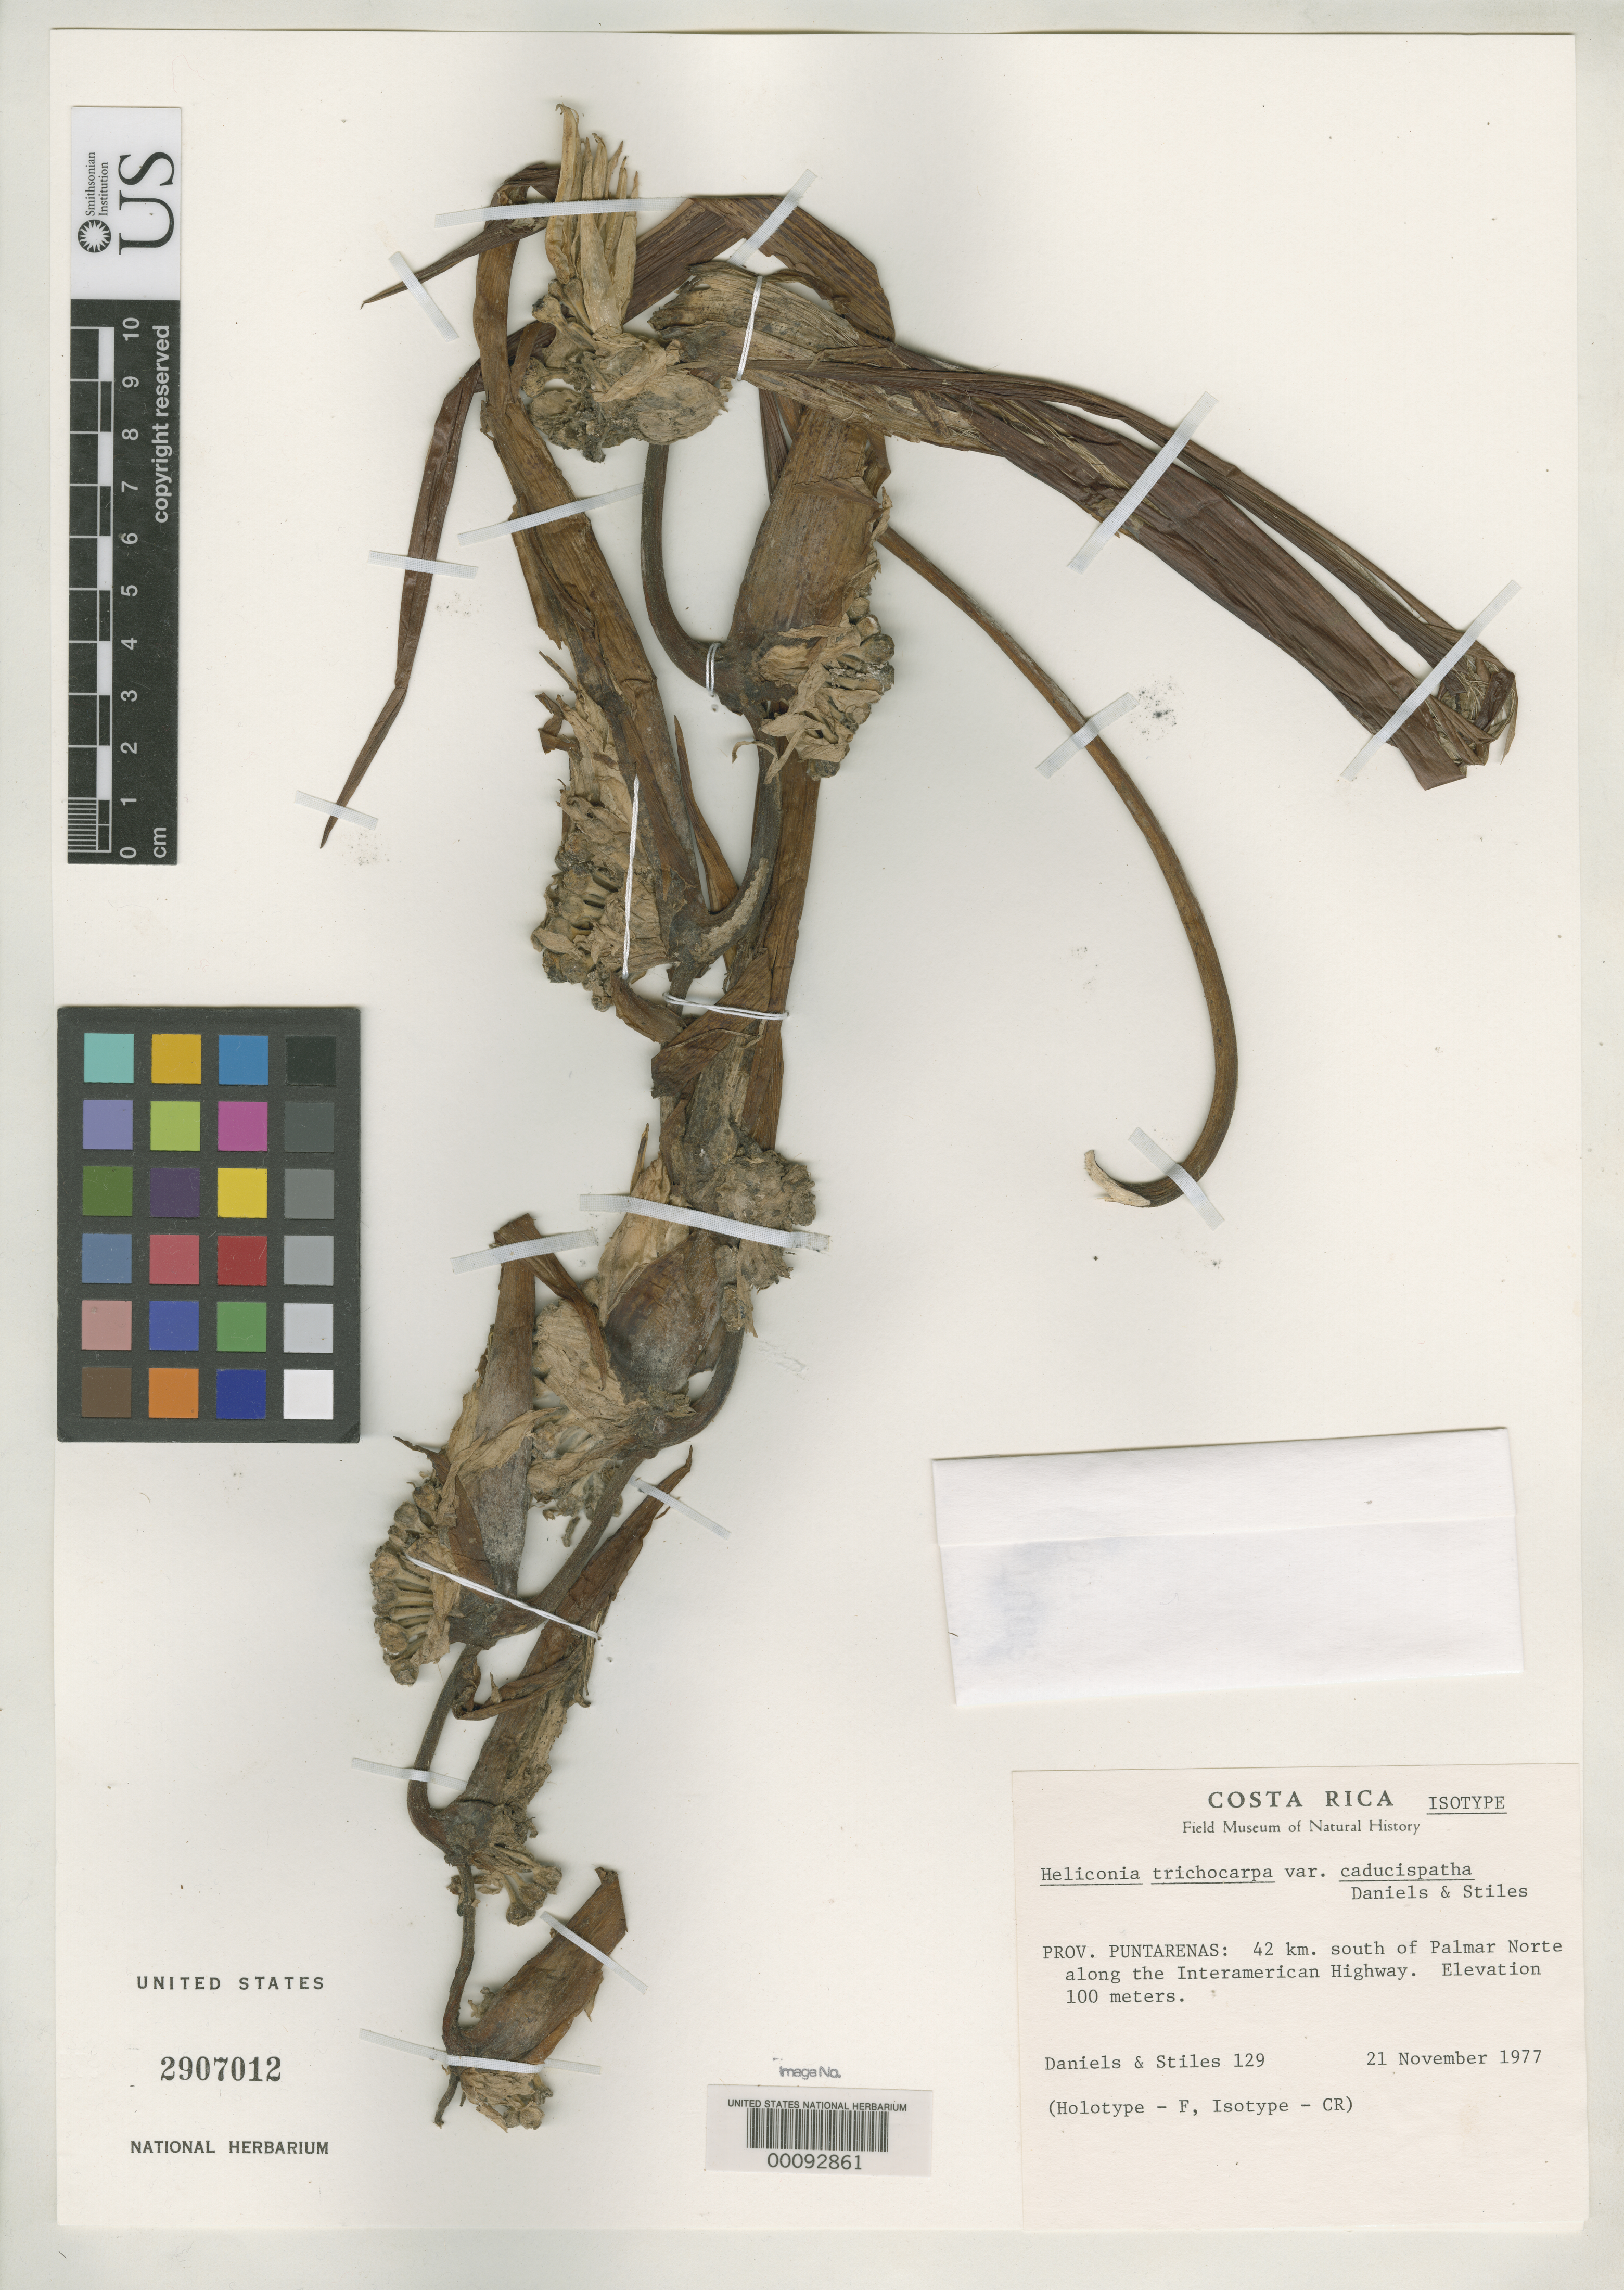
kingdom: Plantae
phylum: Tracheophyta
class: Liliopsida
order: Zingiberales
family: Heliconiaceae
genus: Heliconia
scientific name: Heliconia trichocarpa var. caducispatha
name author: G.S. Daniels & F.G. Stiles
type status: Isotype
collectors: G. S. Daniels & F.G. Stiles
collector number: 129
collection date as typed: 21 Nov 1977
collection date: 1977-11-21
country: Costa Rica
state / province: Puntarenas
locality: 42 km S of Palmar Norte along the Interamerican highway.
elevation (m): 100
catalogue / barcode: US 2907012